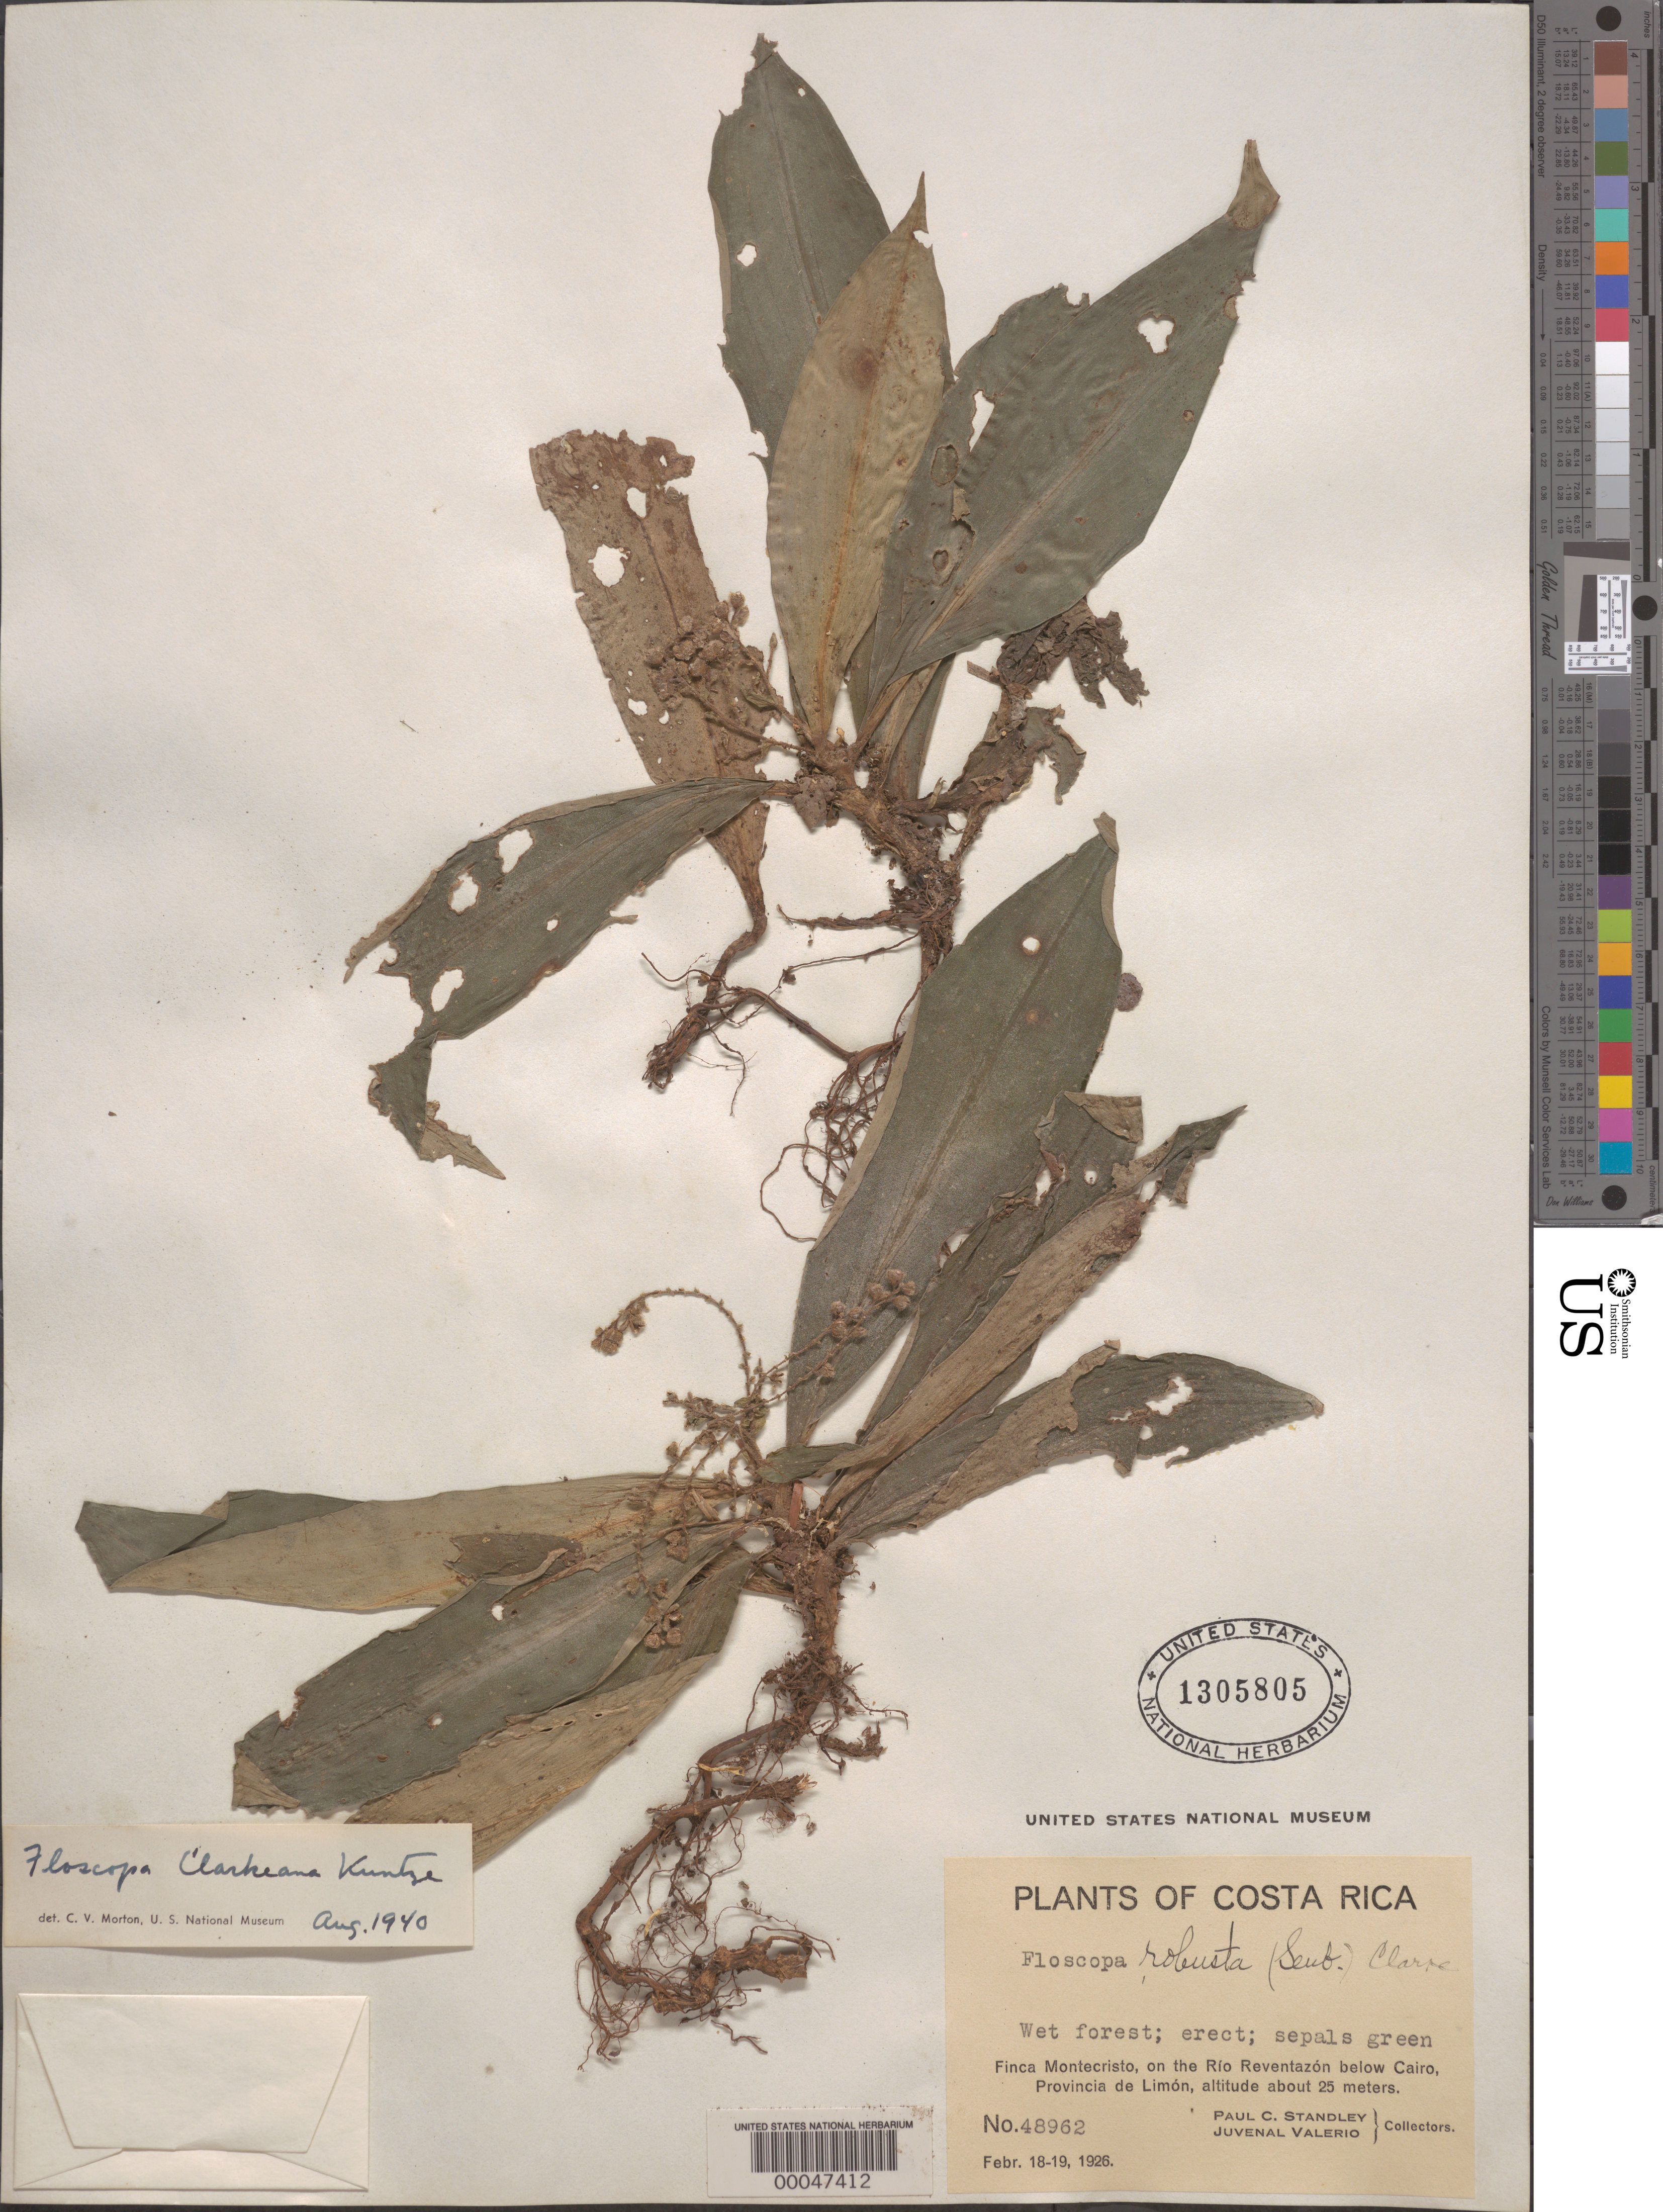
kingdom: Plantae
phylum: Tracheophyta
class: Liliopsida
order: Commelinales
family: Commelinaceae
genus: Floscopa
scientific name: Floscopa robusta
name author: (Seub.) C.B. Clarke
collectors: P. C. Standley & J. Valerio R.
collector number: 48962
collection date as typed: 18 Feb 1926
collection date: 1926-02-18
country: Costa Rica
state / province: Limón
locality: Finca montecristo, rio reventazon, below cairo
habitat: Wet forest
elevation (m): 25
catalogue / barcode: US 1305805